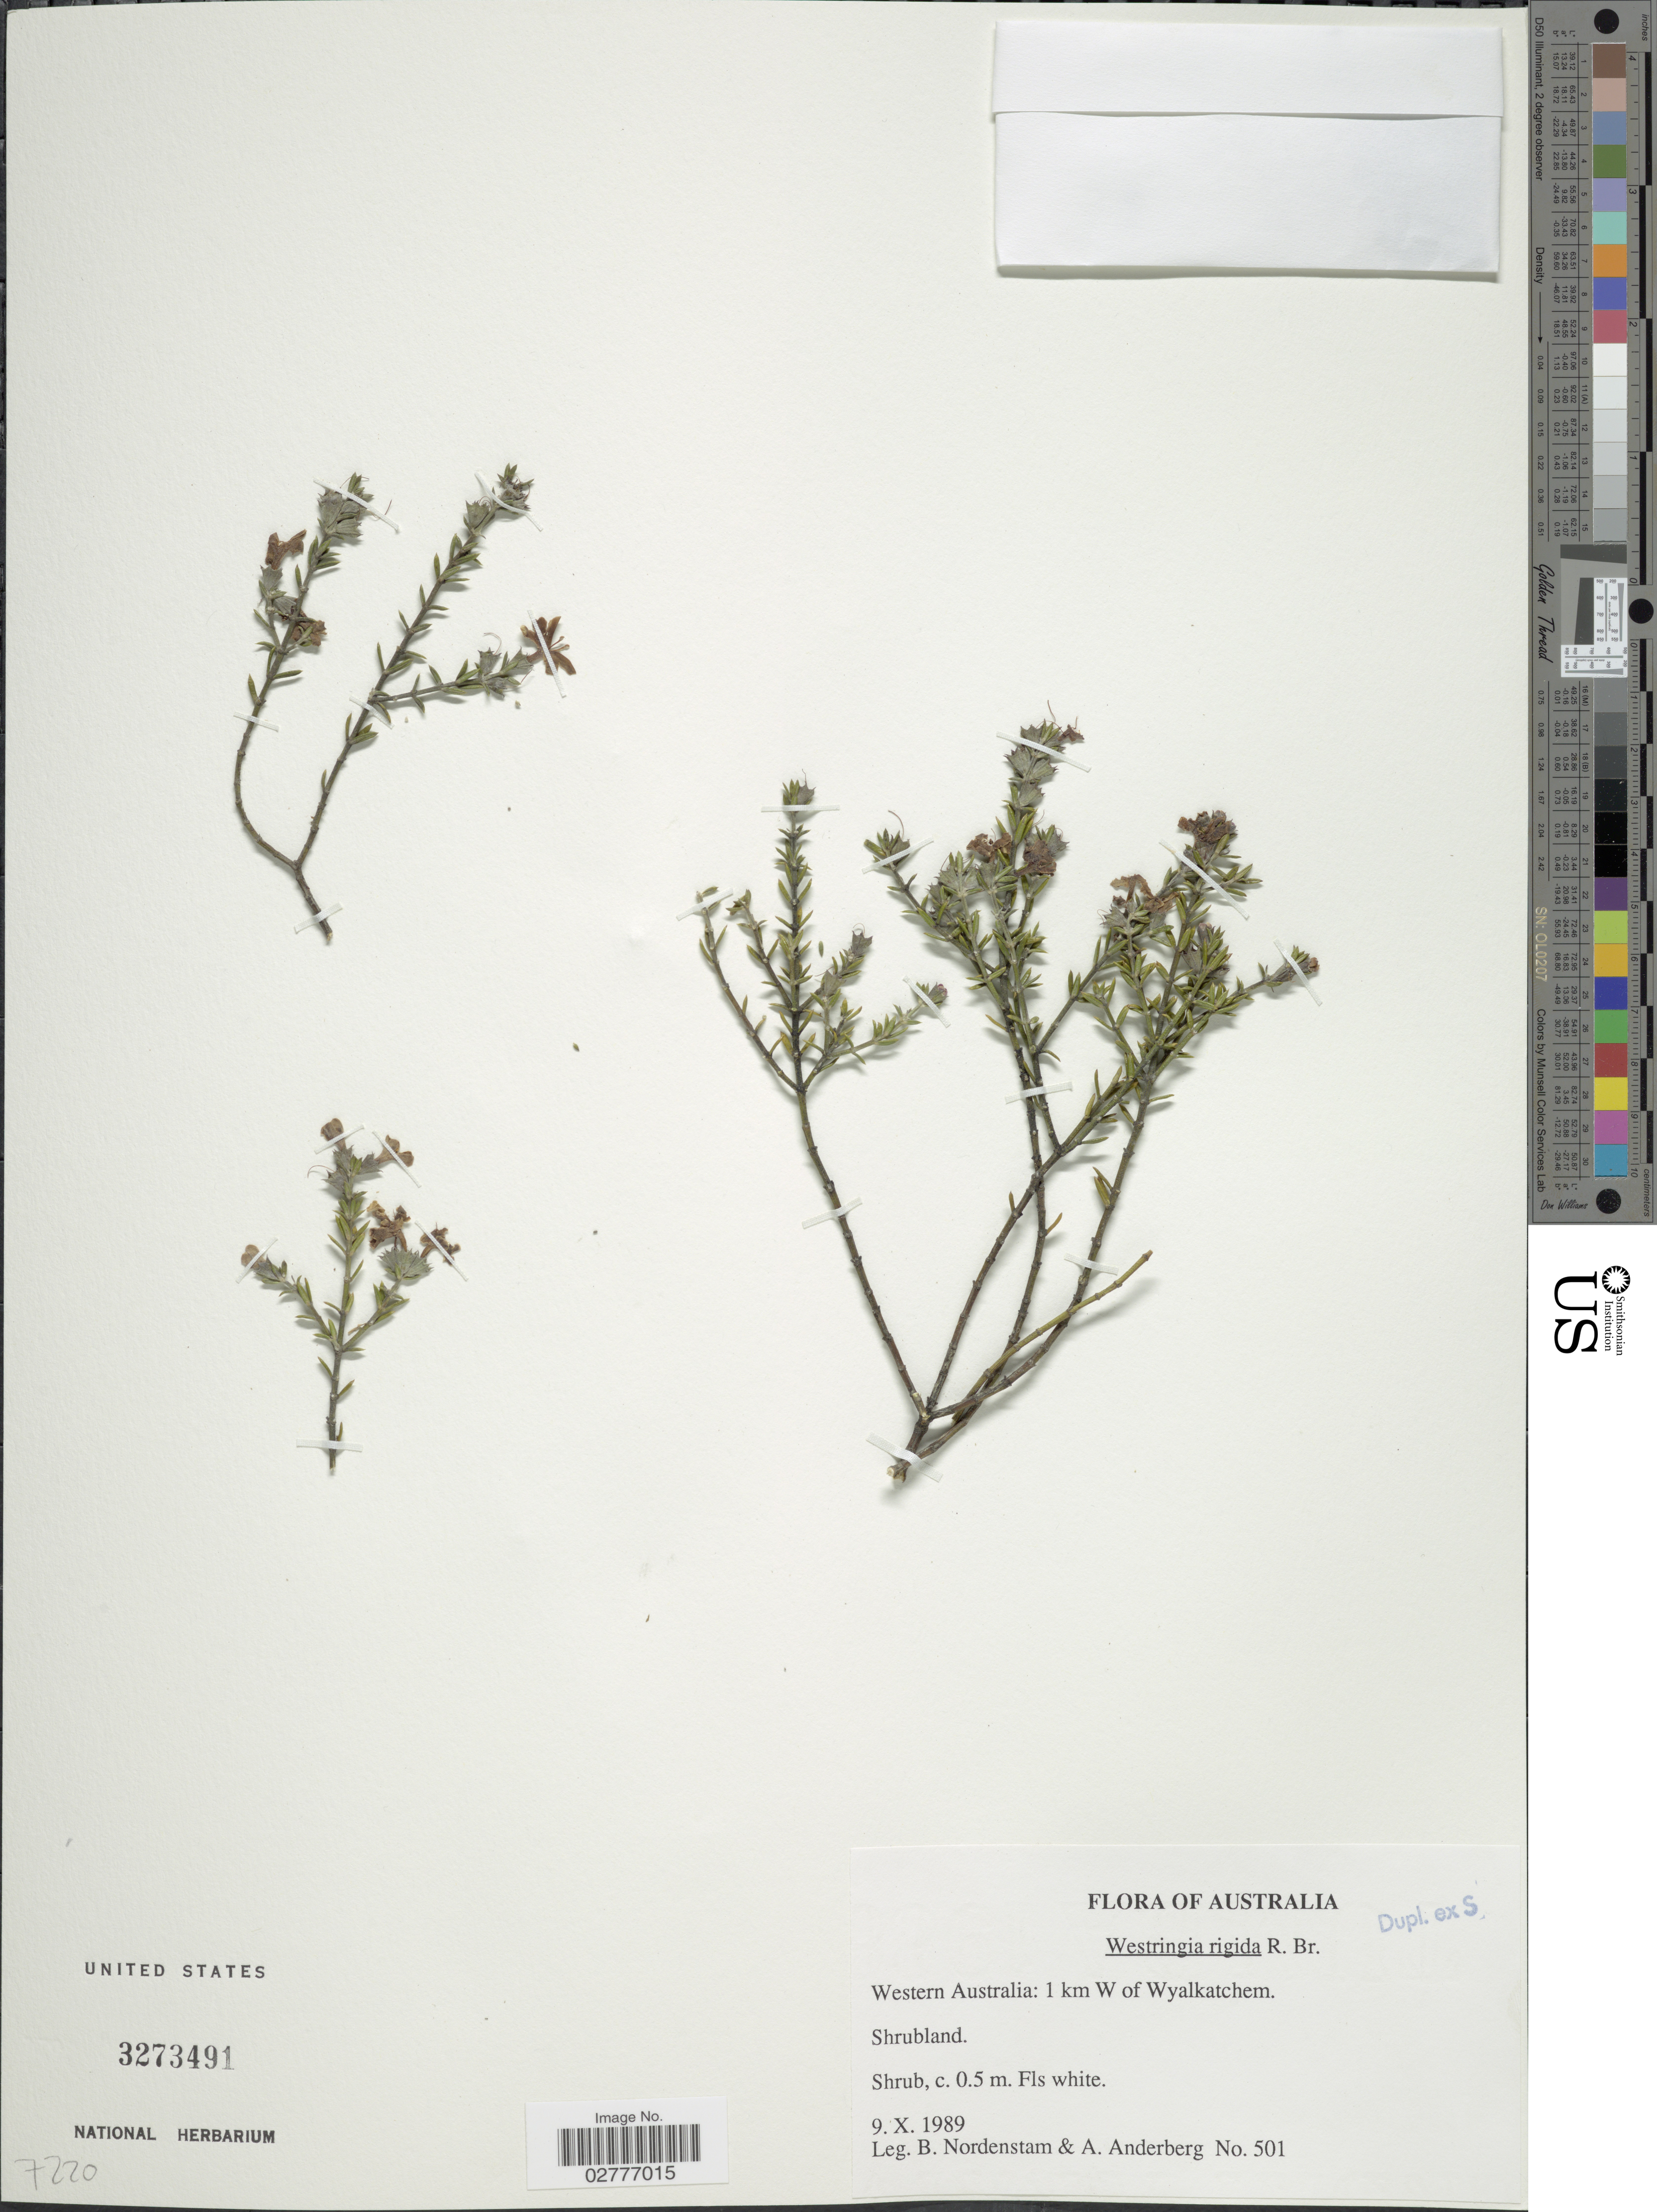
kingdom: Plantae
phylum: Tracheophyta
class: Magnoliopsida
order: Lamiales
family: Lamiaceae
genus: Westringia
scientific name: Westringia rigida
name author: R. Br.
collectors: B. Nordenstam & A. Anderberg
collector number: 501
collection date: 1989-10-09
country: Australia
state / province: Western Australia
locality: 1 km W of Wyalkatchem.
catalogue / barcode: US 3273491